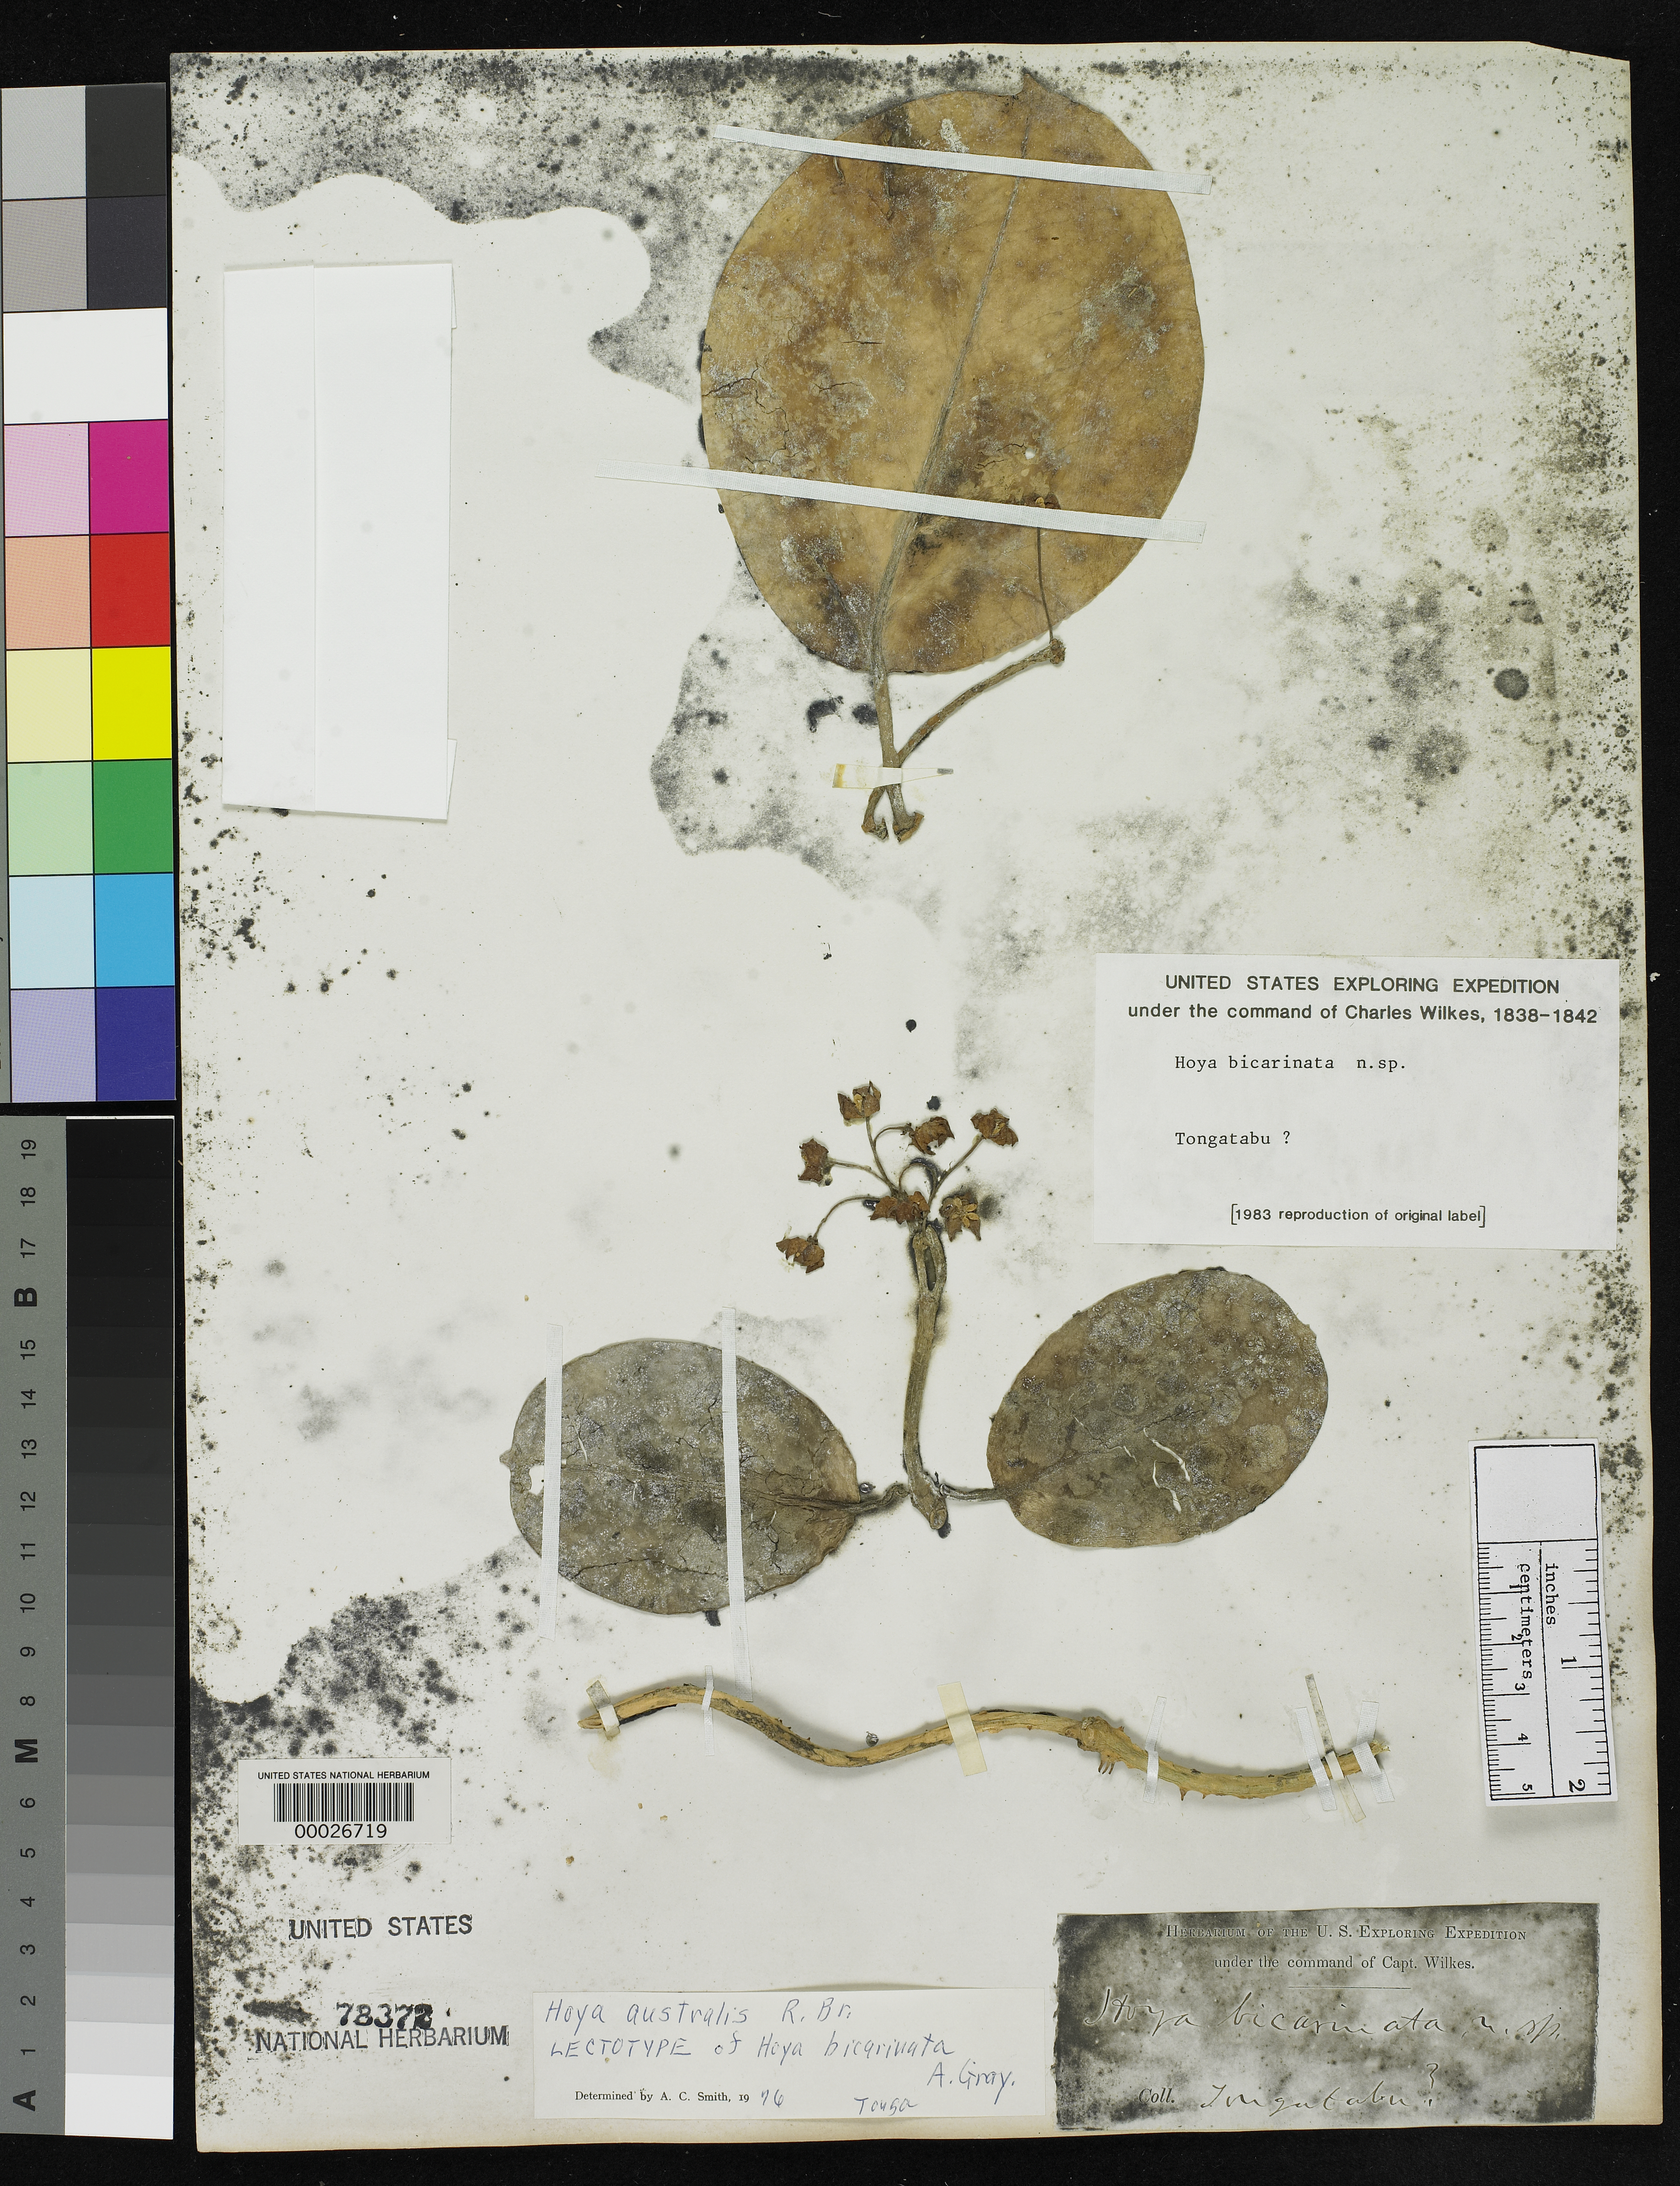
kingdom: Plantae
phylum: Tracheophyta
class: Magnoliopsida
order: Gentianales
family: Apocynaceae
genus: Hoya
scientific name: Hoya bicarinata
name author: A. Gray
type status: Lectotype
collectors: Wilkes Explor. Exped.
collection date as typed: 1838 to -- --- 1842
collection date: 1838/1842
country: Tonga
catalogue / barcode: US 78372